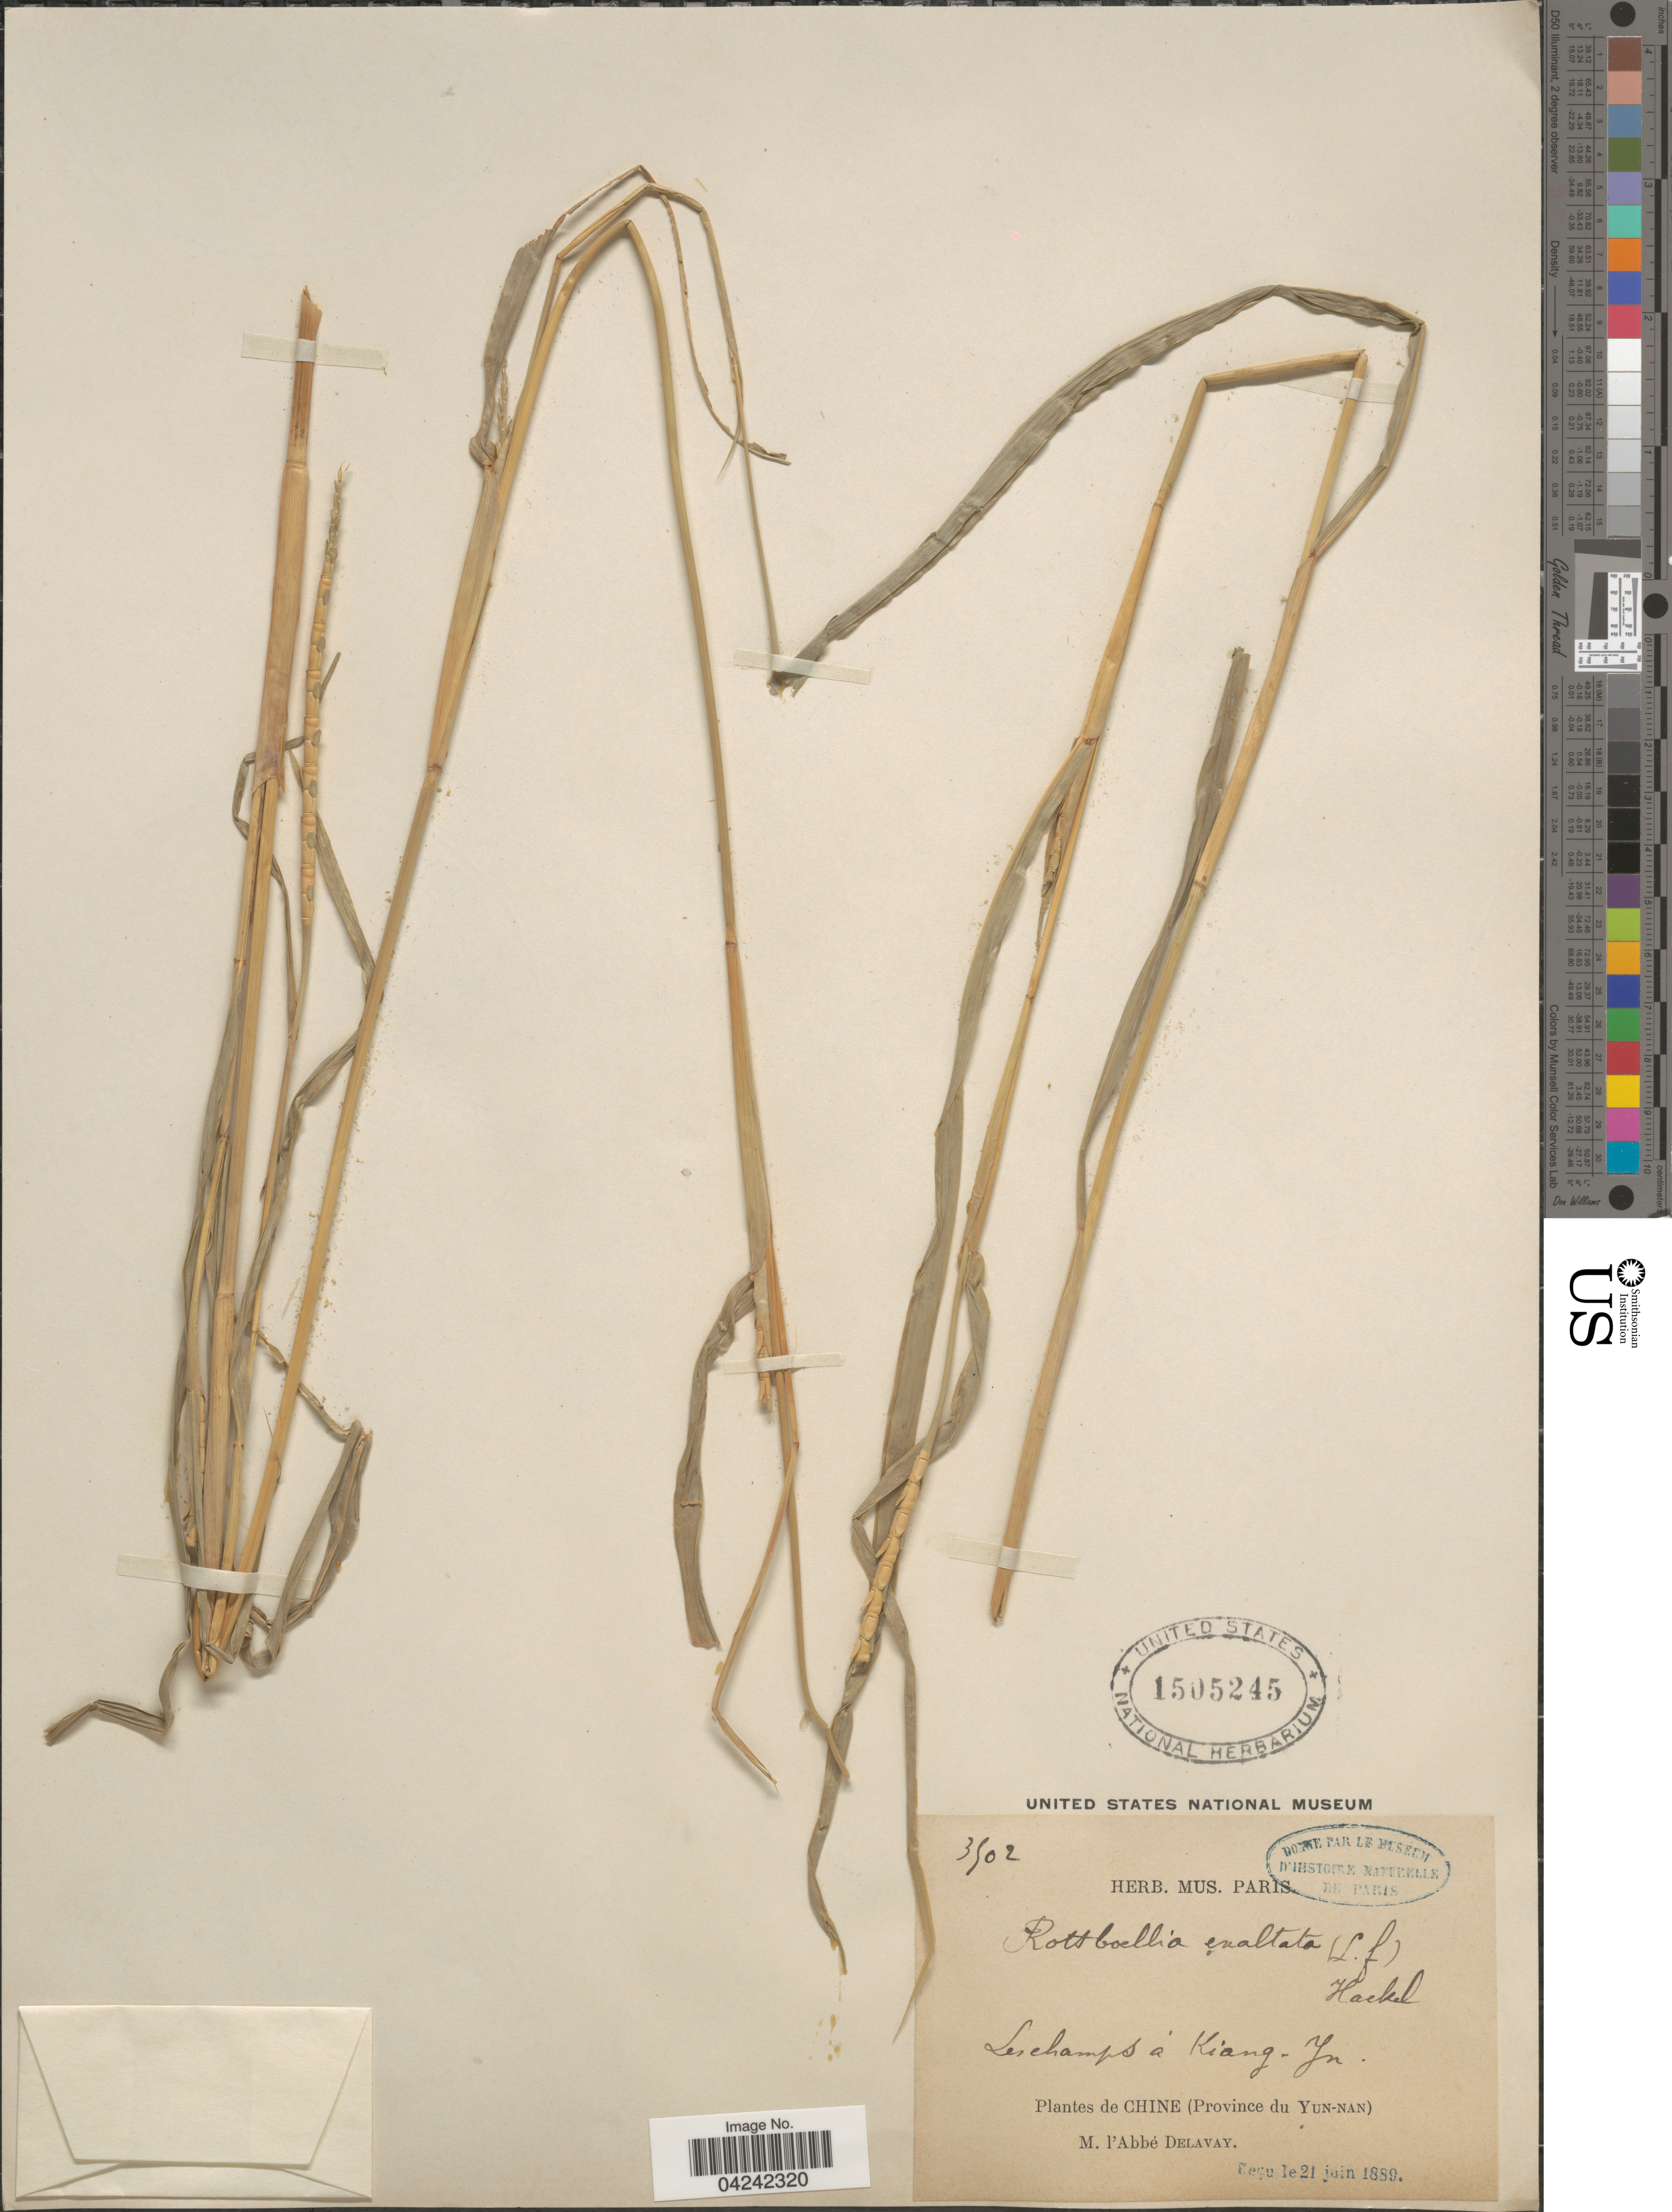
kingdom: Plantae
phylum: Tracheophyta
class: Liliopsida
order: Poales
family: Poaceae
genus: Rottboellia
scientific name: Rottboellia cochinchinensis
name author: (Lour.) Clayton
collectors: P. Delavay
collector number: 3502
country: China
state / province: Yunnan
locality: Les champs à Kiang- Yu. Chine (Province du Yun-nan).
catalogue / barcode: US 1505245